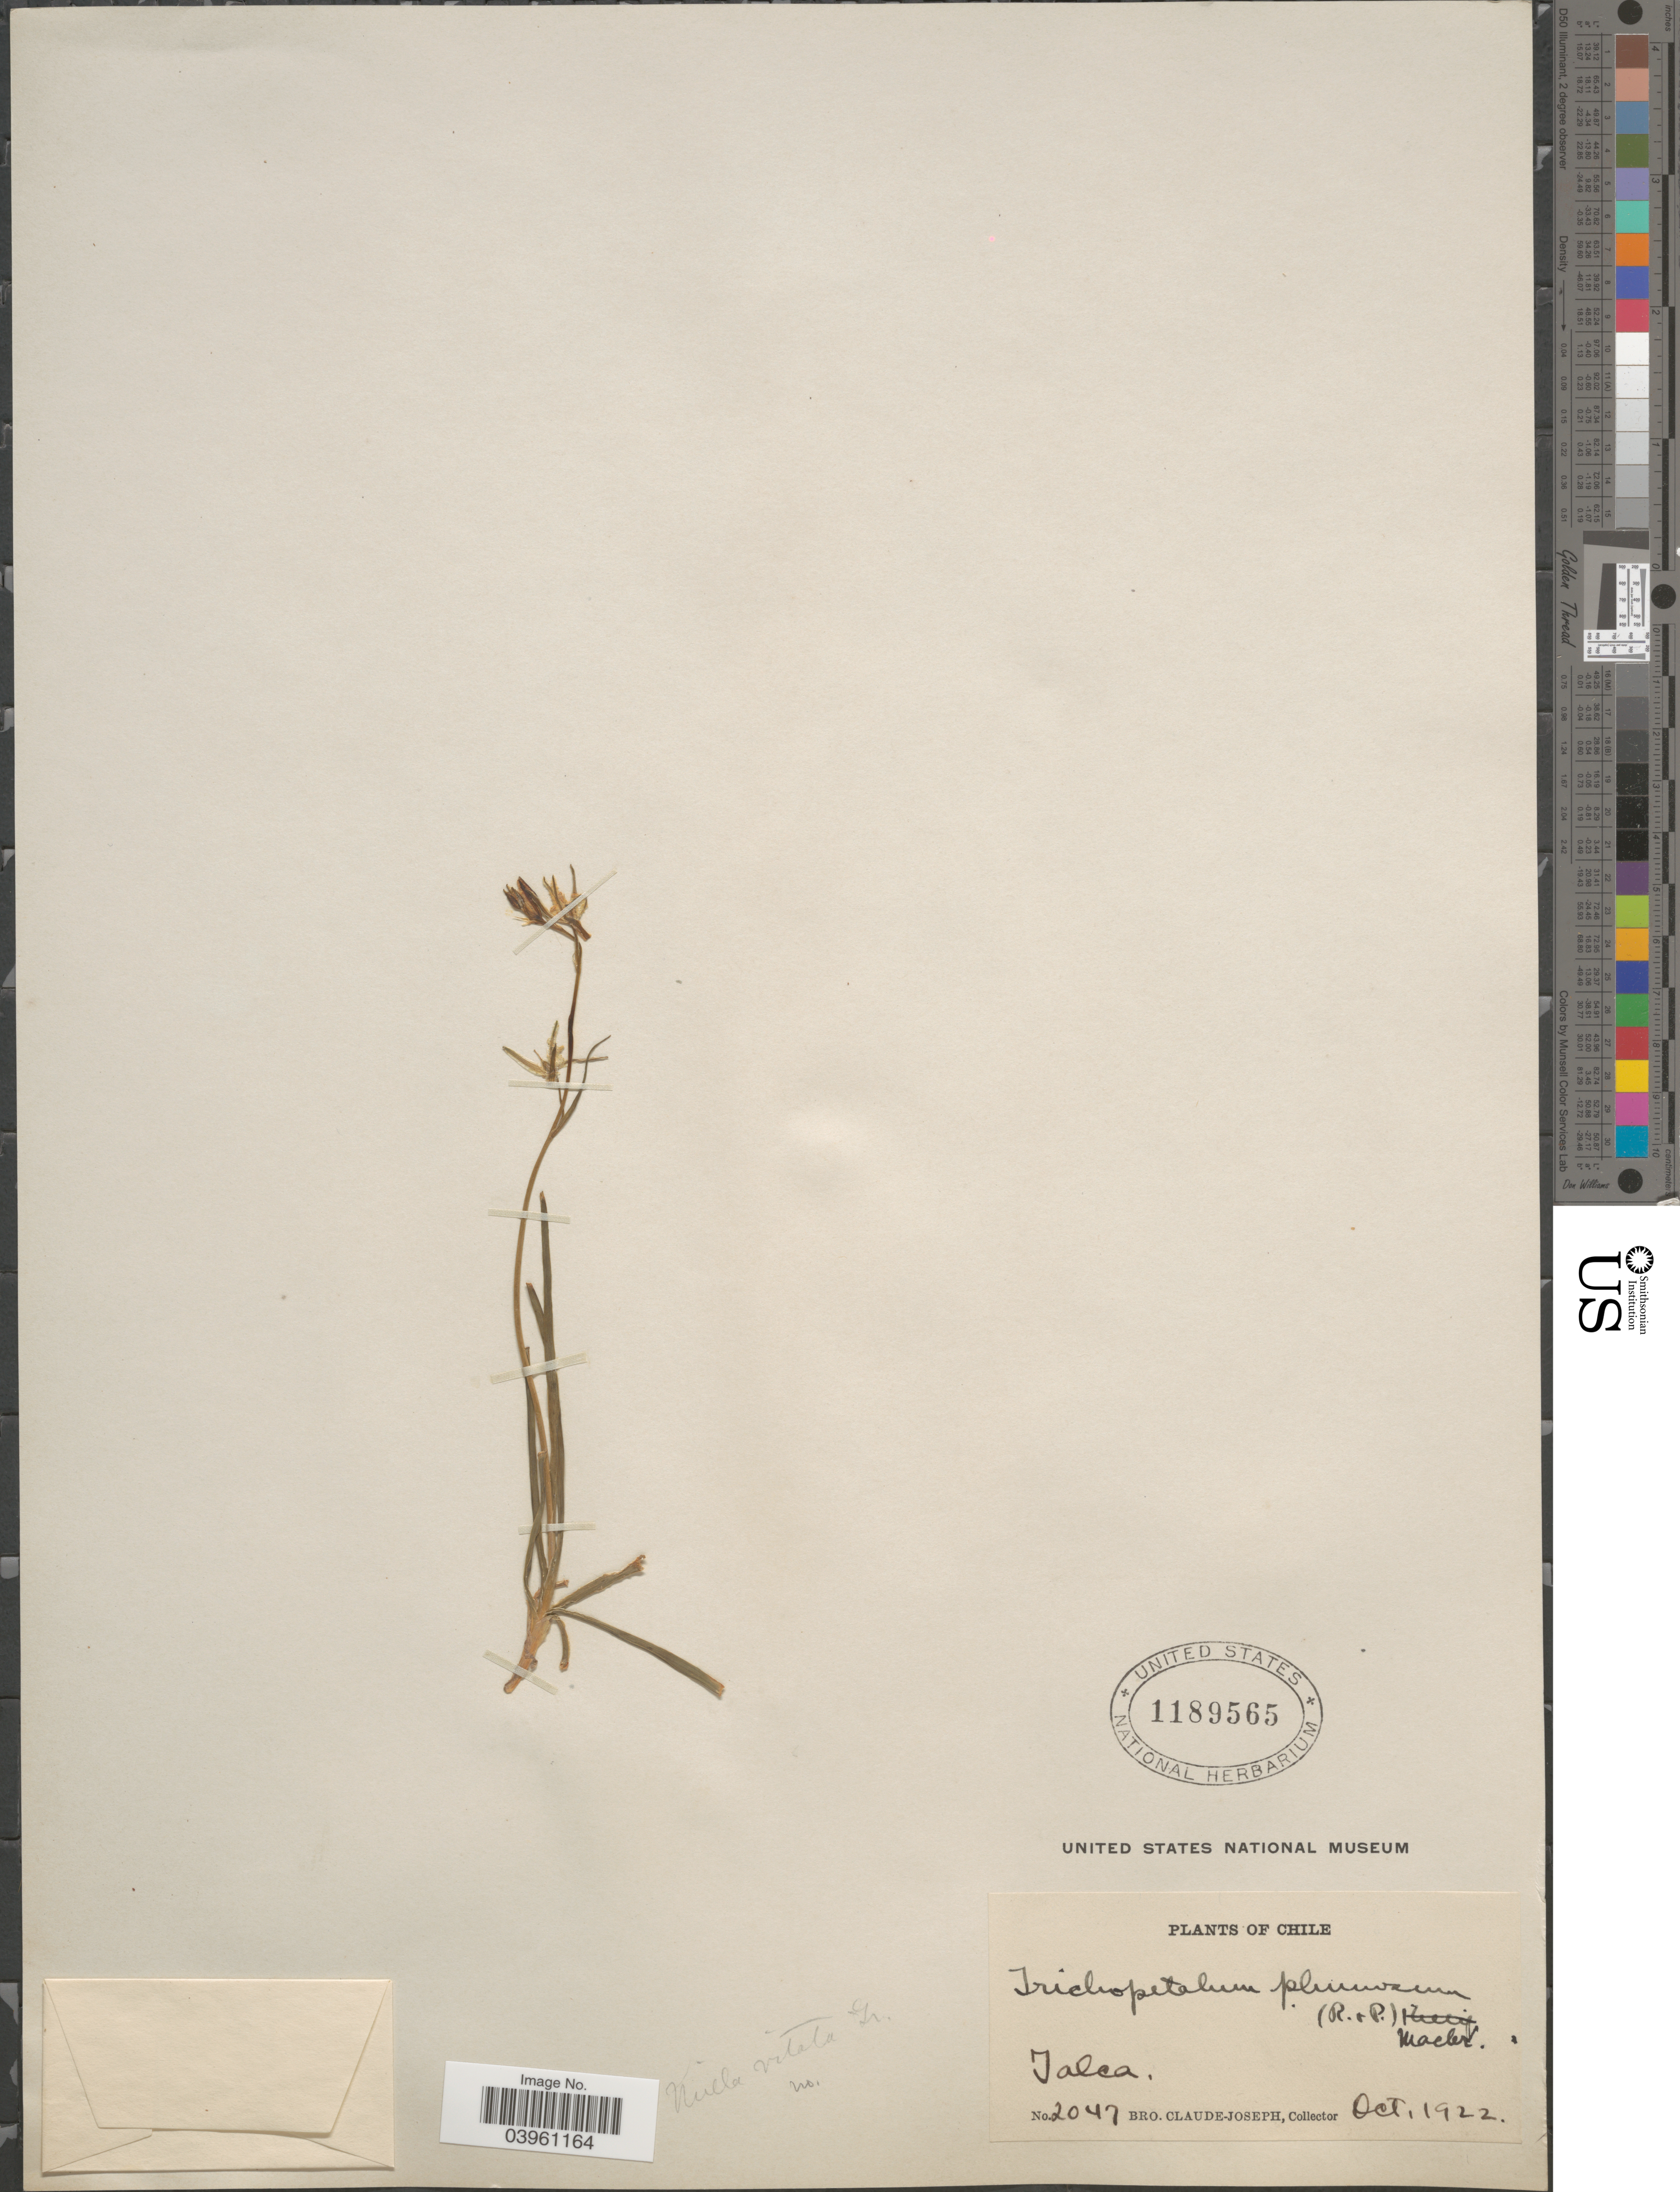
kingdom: Plantae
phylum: Tracheophyta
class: Liliopsida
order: Asparagales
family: Asparagaceae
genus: Trichopetalum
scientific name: Trichopetalum plumosum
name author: J.F. Macbr.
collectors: Bro. Claude-Joseph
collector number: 2047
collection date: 1922-10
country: Chile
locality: Talca.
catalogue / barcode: US 1189565